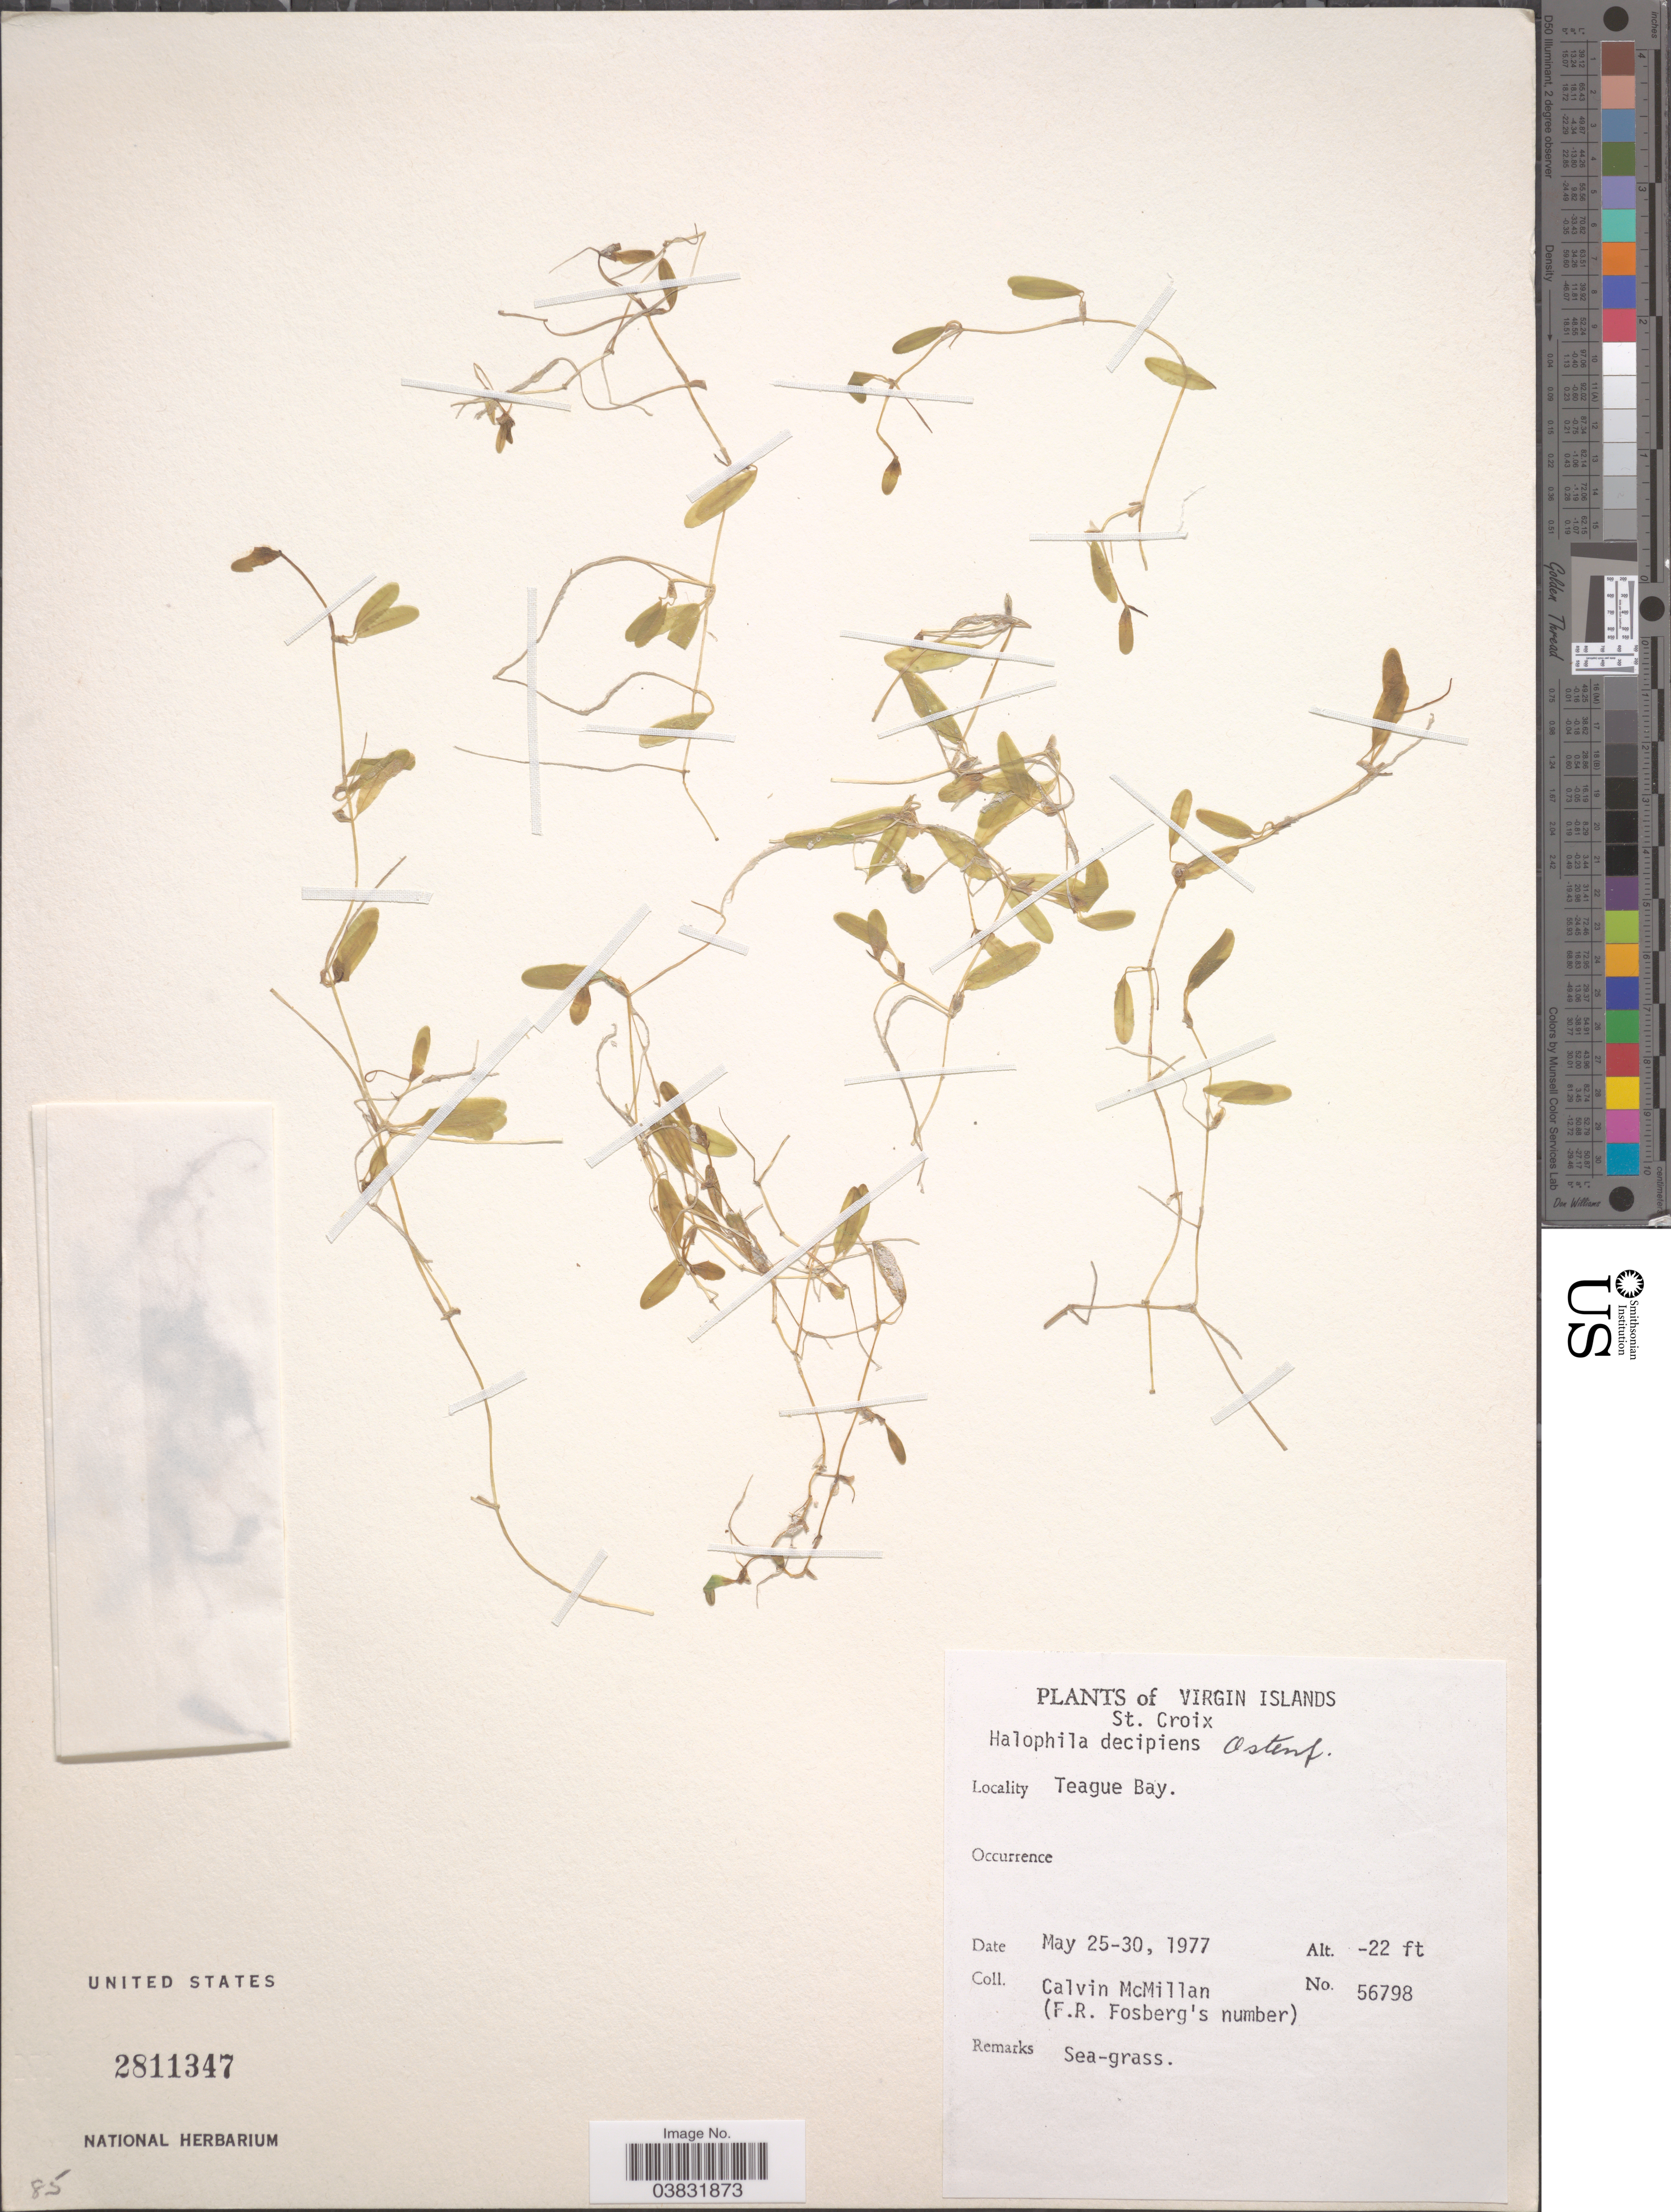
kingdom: Plantae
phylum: Tracheophyta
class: Liliopsida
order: Alismatales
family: Hydrocharitaceae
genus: Halophila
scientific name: Halophila decipiens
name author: Ostenf.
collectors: C. McMillan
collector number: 56798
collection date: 1977-05-25/1977-05-30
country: U.S. Virgin Islands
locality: Virgin Islands. St. Croix. Teague Bay.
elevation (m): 7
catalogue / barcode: US 2811347